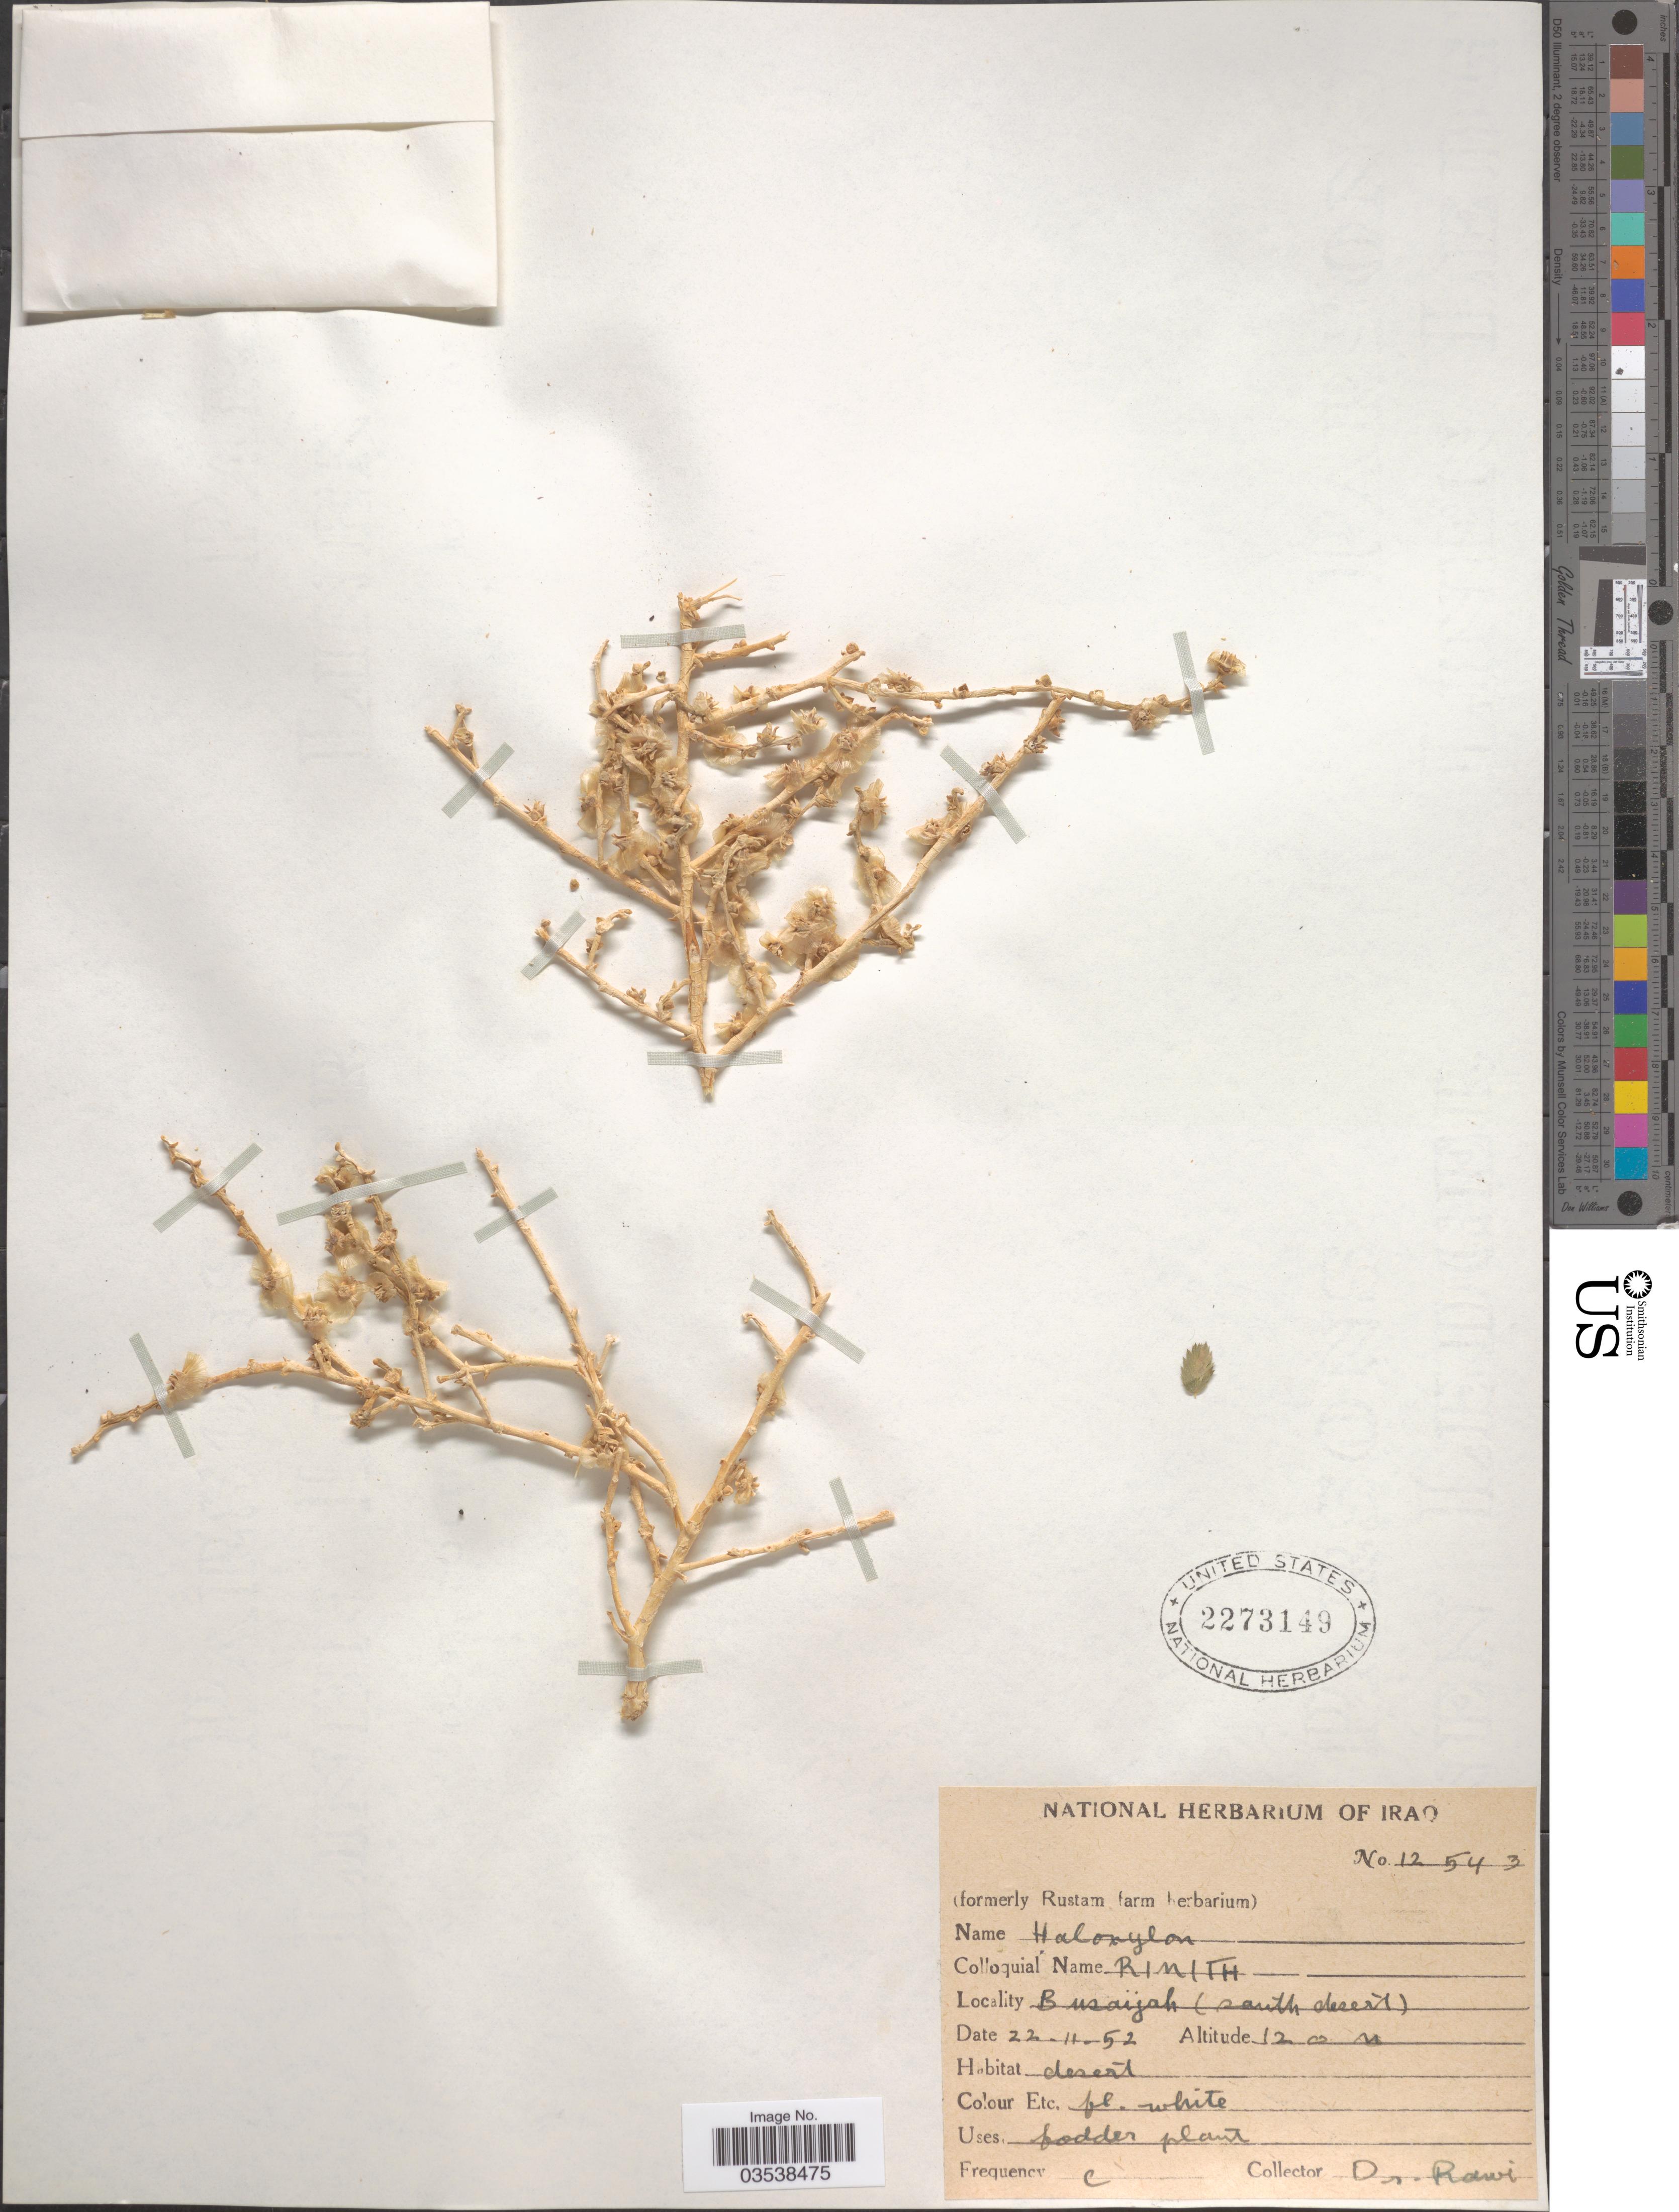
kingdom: Plantae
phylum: Tracheophyta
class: Magnoliopsida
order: Caryophyllales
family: Amaranthaceae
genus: Haloxylon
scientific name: Haloxylon sp.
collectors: -. Rawi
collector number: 12543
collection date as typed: Transcribed d/m/y: 22/11/52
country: Iraq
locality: Busaijah (south desert).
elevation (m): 120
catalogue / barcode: US 2273149